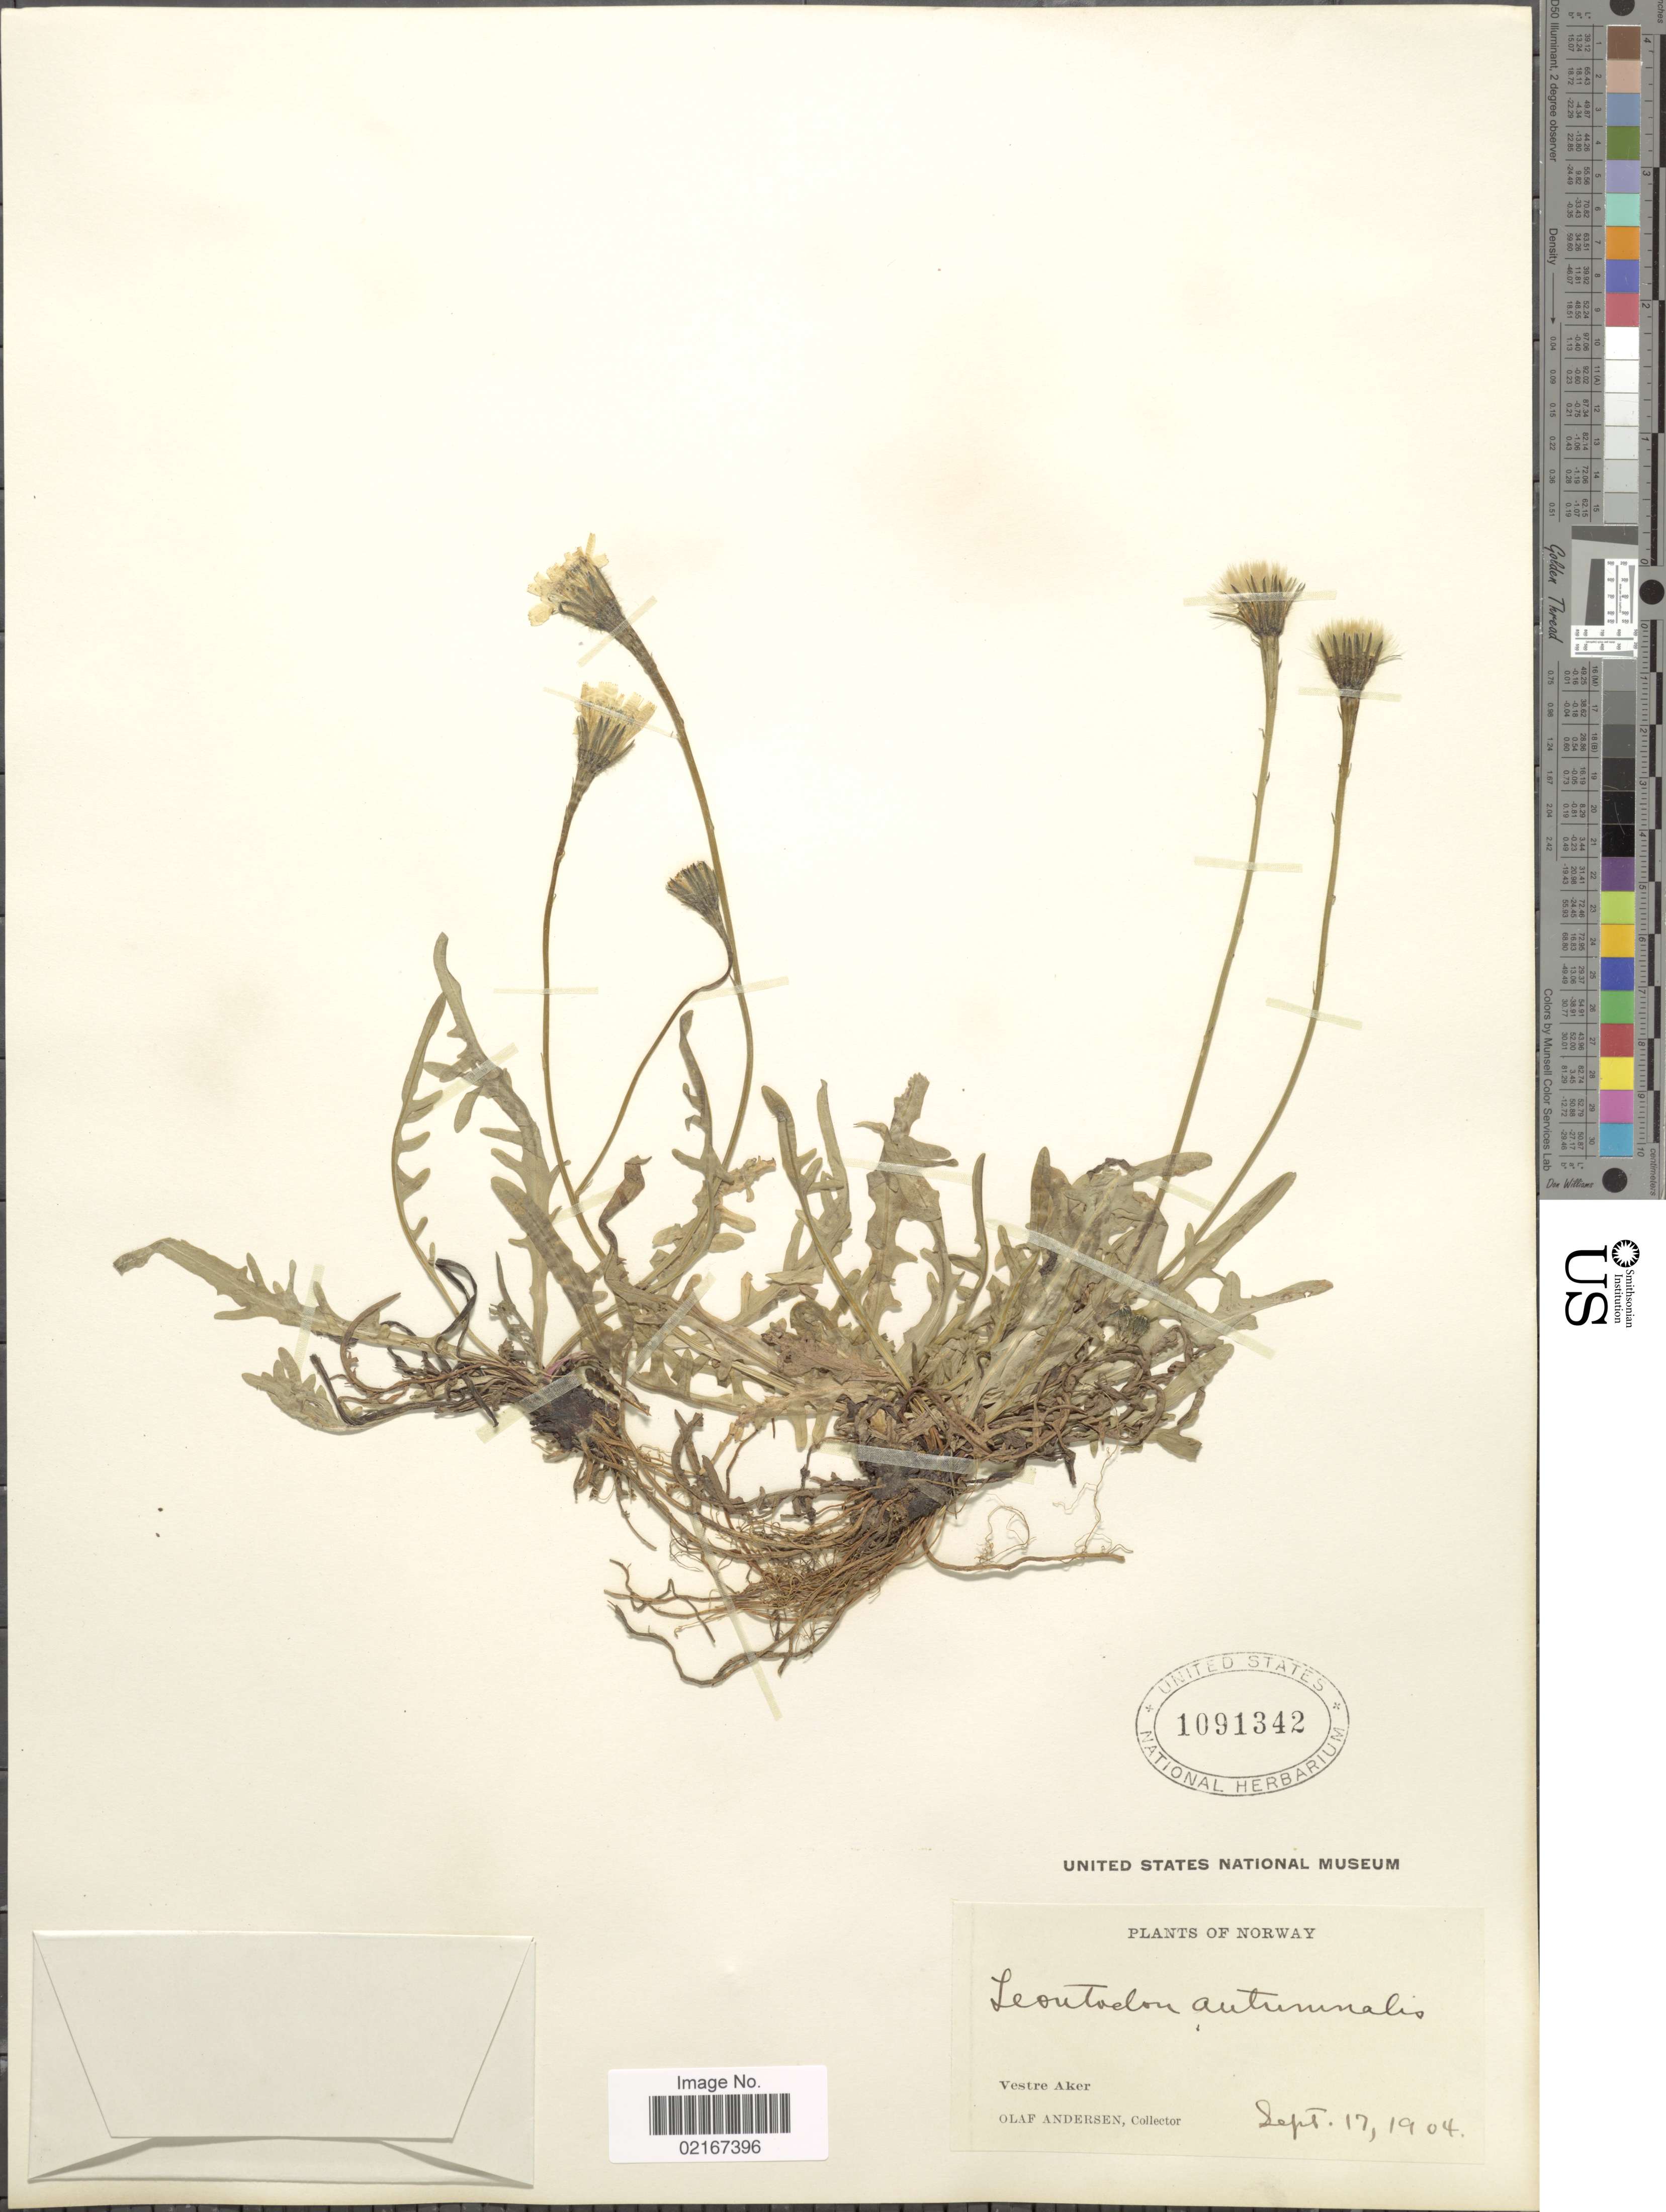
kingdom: Plantae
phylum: Tracheophyta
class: Magnoliopsida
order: Asterales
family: Asteraceae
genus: Scorzoneroides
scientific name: Scorzoneroides autumnalis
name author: (L.) Moench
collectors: O. Andersen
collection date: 1904-09-17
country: Norway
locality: Vestre Aker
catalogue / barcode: US 1091342